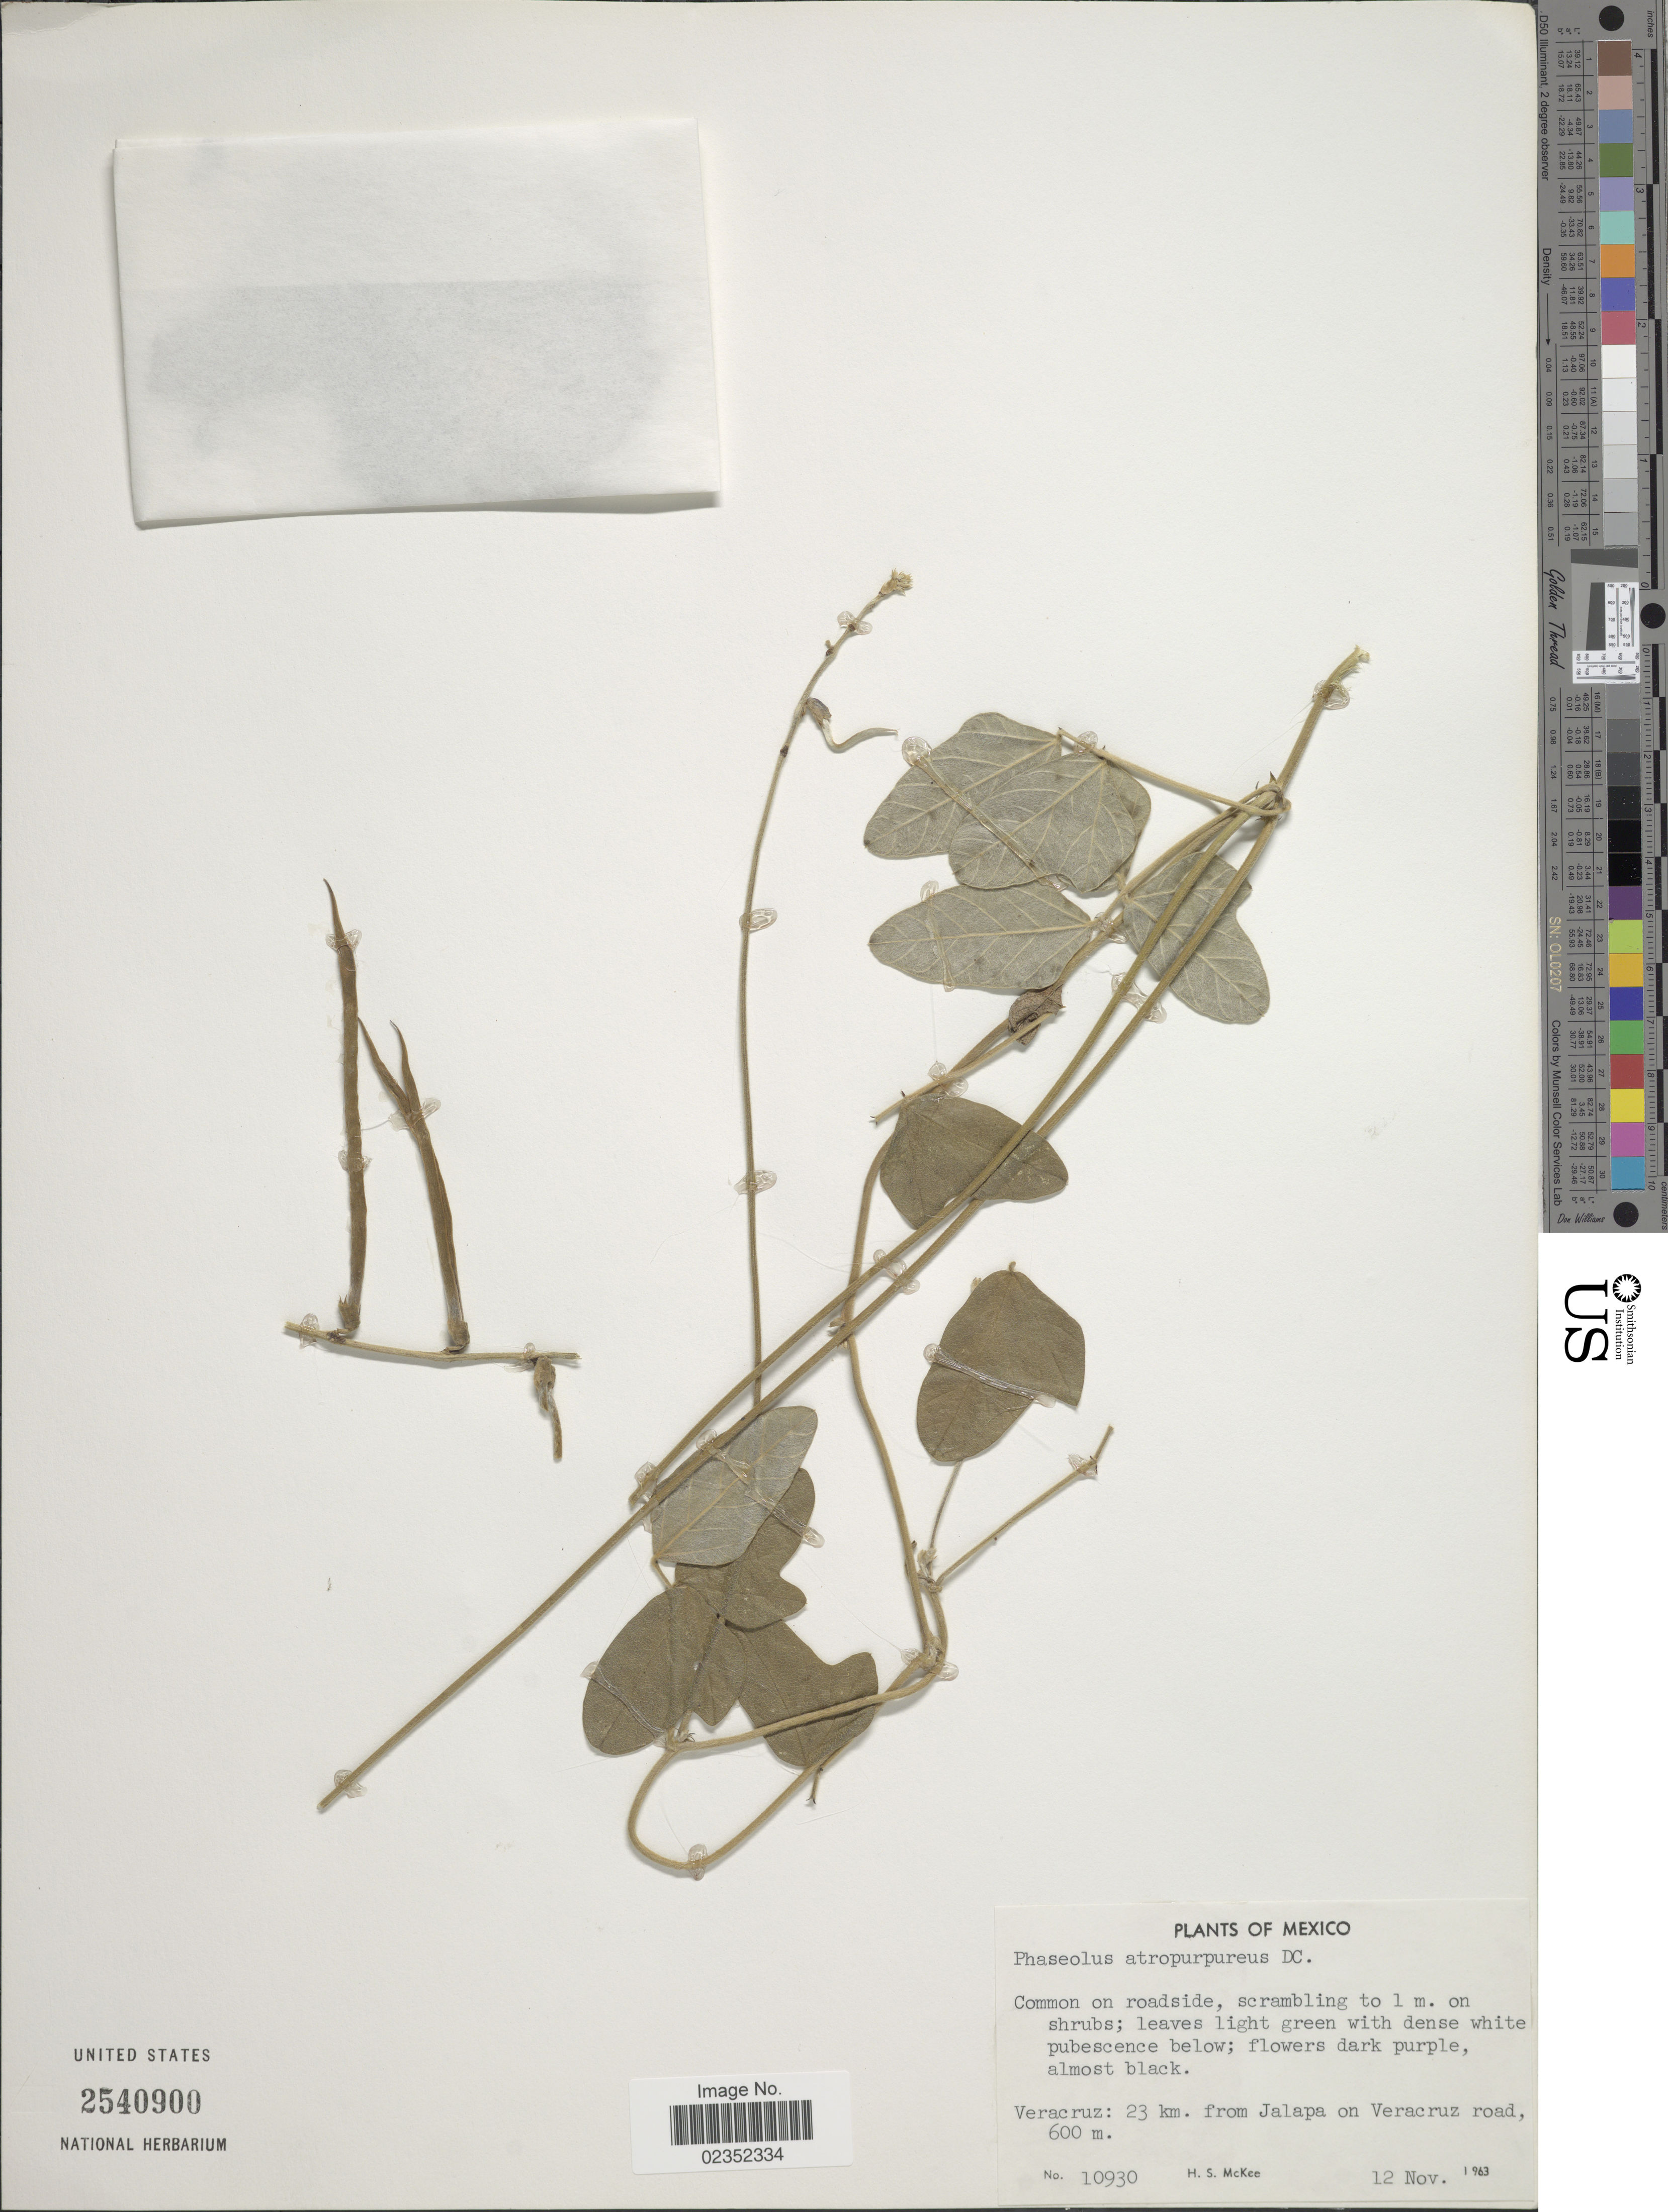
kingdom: Plantae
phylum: Tracheophyta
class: Magnoliopsida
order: Fabales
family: Fabaceae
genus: Macroptilium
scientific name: Macroptilium atropurpureum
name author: (DC.) Urb.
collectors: H. S. McKee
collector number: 10930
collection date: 1963-11-12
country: Mexico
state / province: Veracruz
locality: Veracruz: 23 km. from Jalapa on Veracruz road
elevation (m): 600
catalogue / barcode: US 2540900